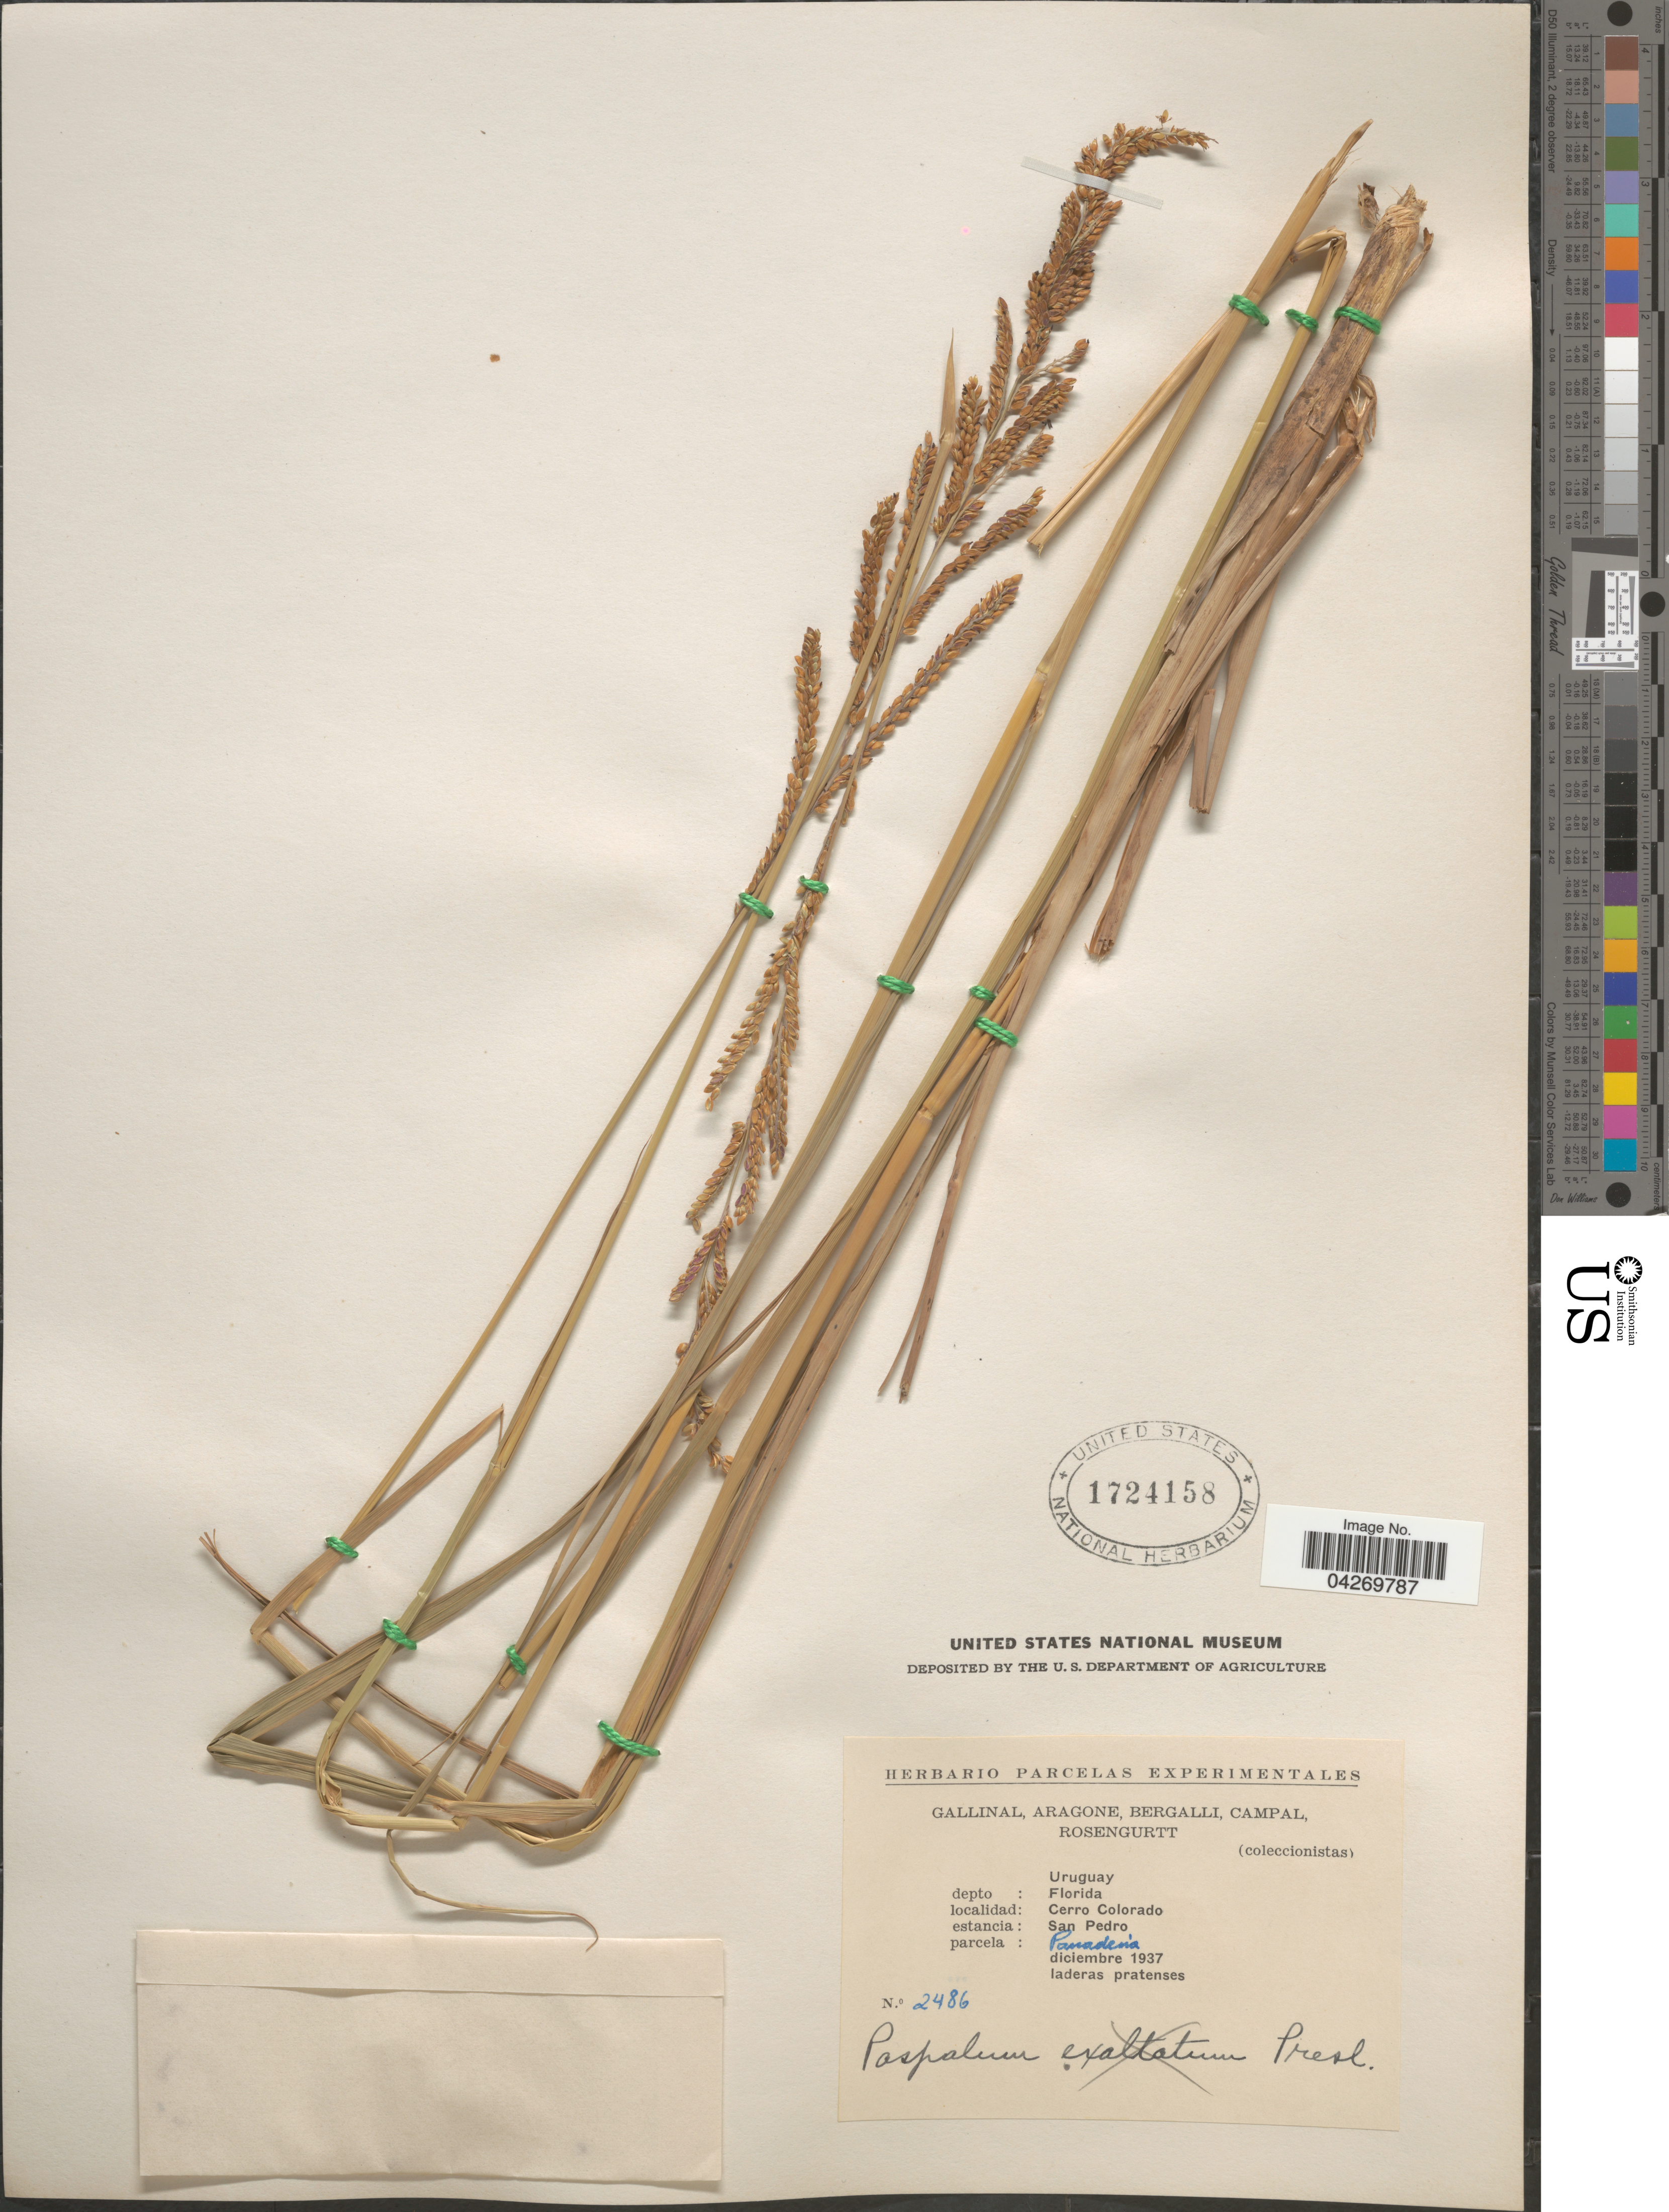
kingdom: Plantae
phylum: Tracheophyta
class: Liliopsida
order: Poales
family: Poaceae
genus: Paspalum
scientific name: Paspalum exaltatum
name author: J. Presl in C. Presl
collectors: -. Gallinal, -- Aragone, -- Bergalli, -- Campal & Rosengurtt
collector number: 2486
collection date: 1937-12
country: Uruguay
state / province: Florida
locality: Depto: Florida. Cerro Colorado. Estancia: San Pedro.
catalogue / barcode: US 1724158